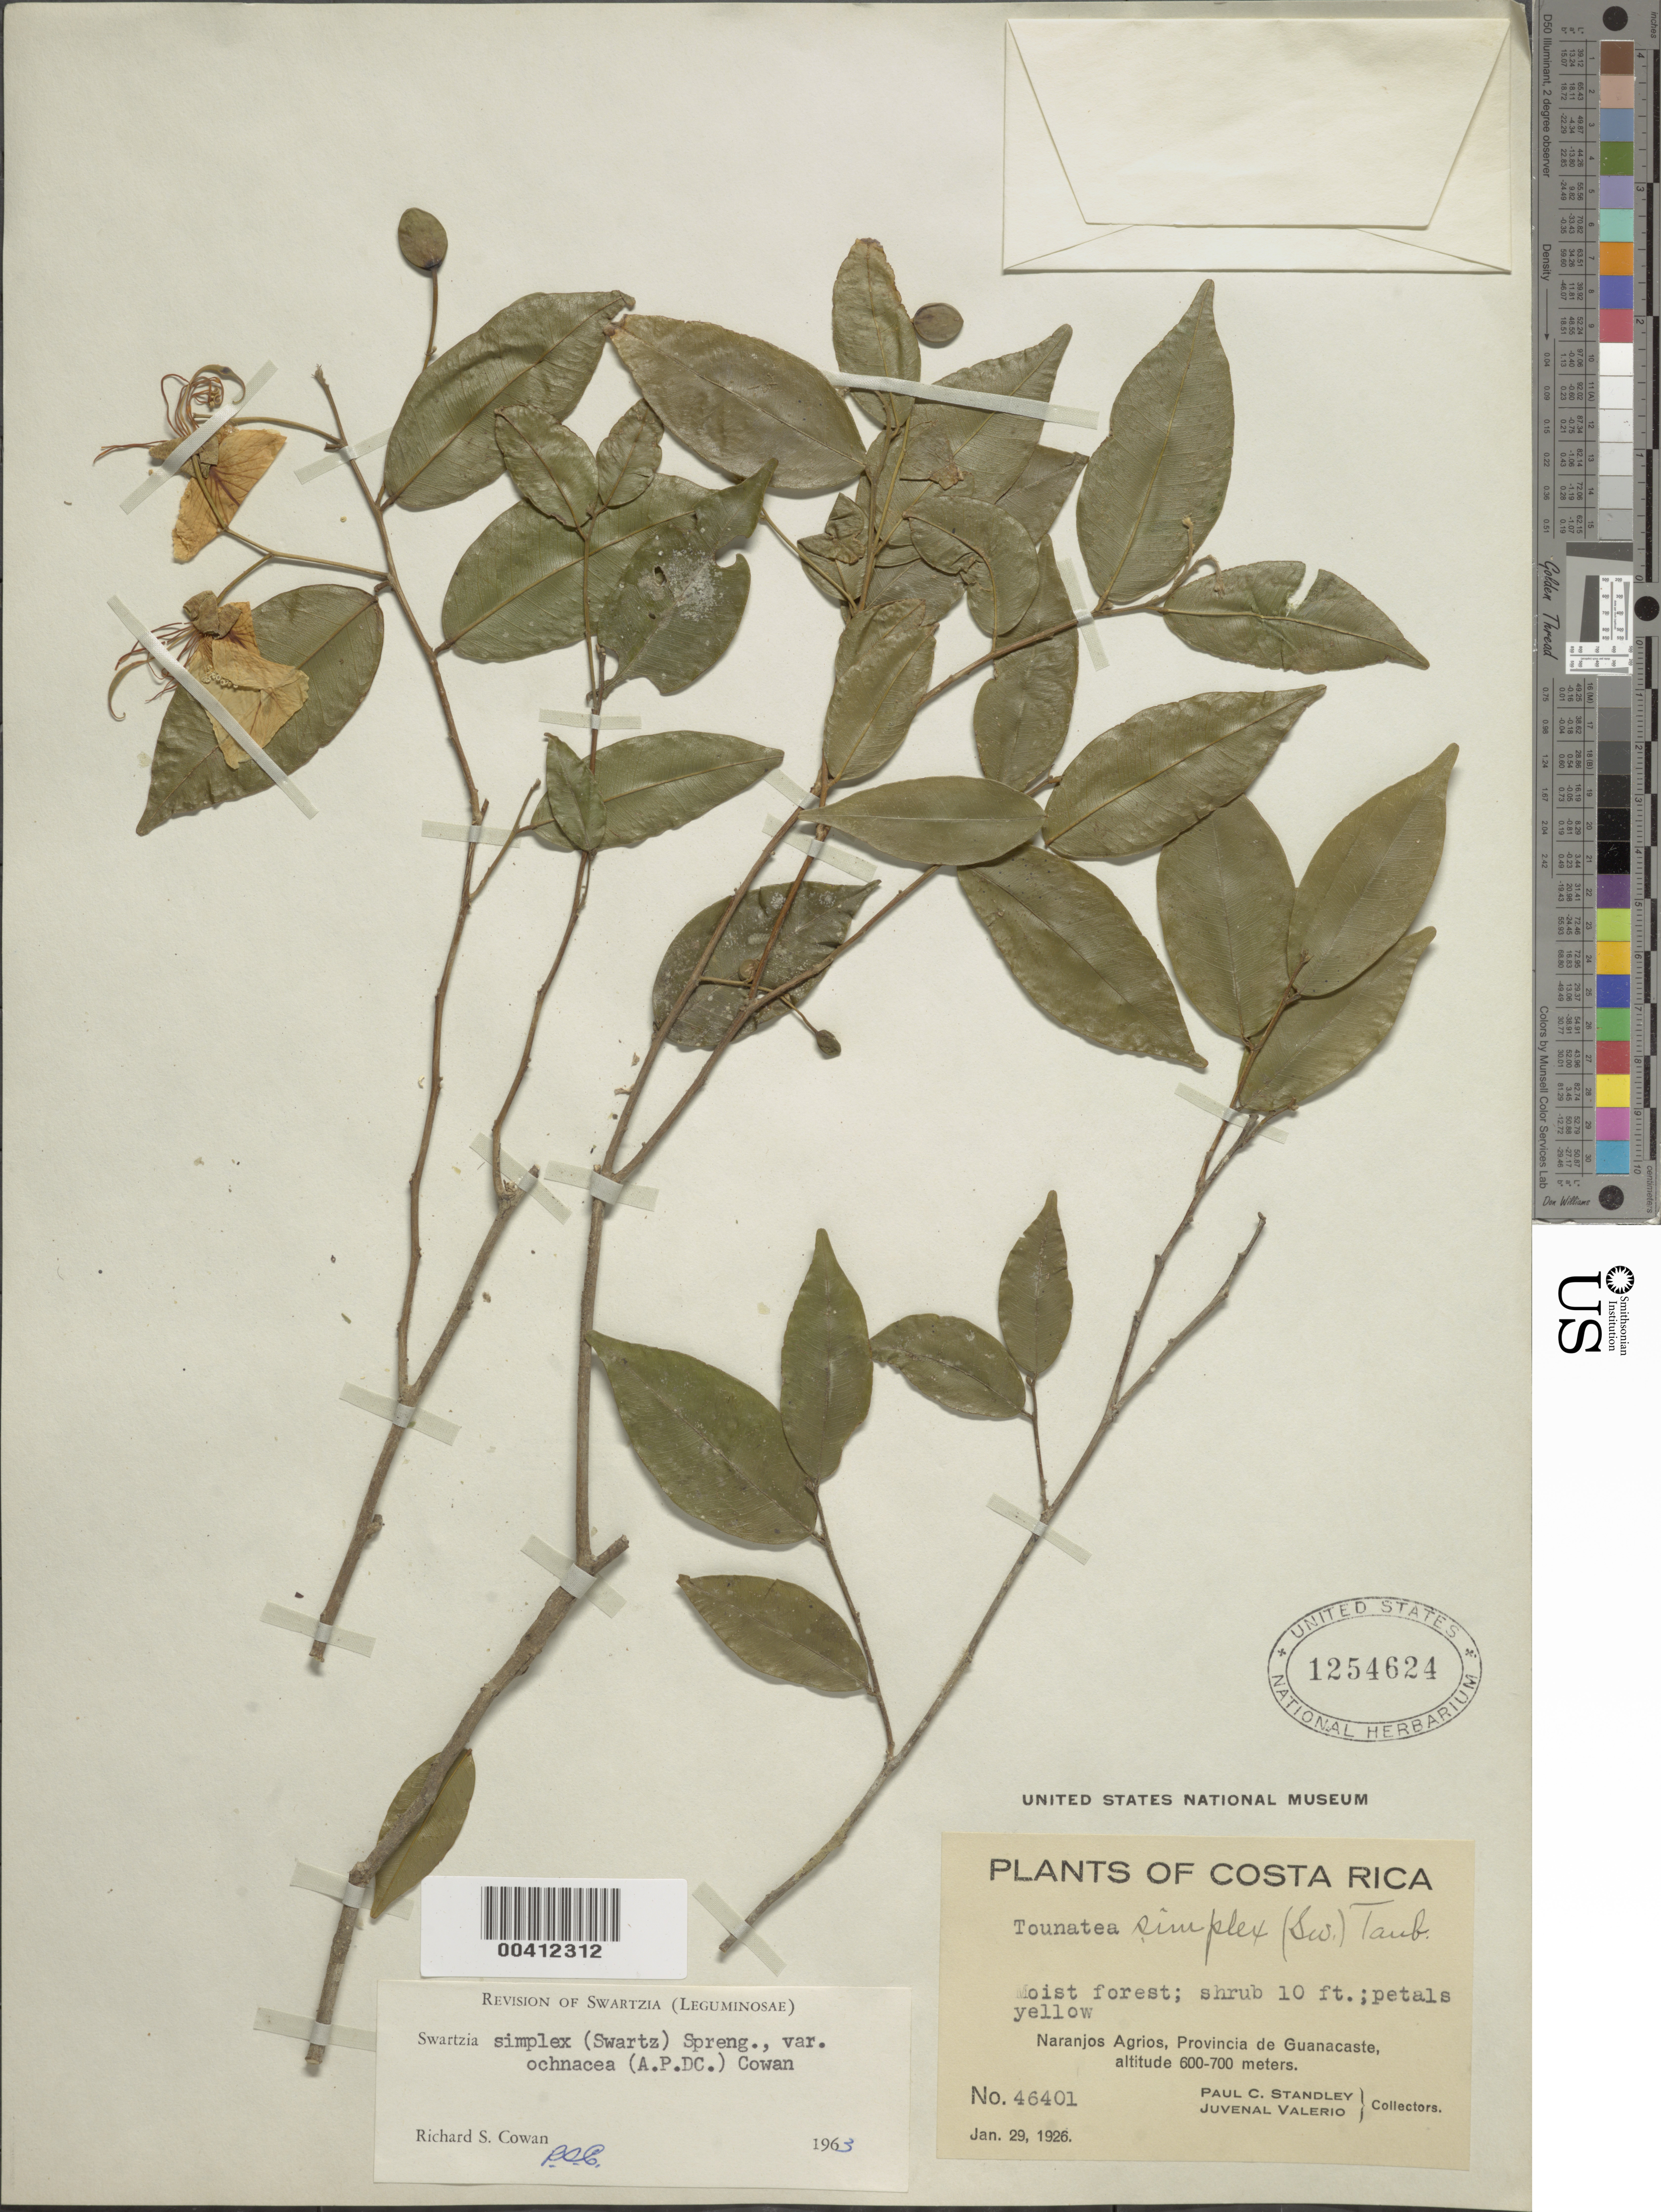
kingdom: Plantae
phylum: Tracheophyta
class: Magnoliopsida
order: Fabales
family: Fabaceae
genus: Swartzia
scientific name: Swartzia simplex var. ochnacea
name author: (DC.) R.S. Cowan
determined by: Cowan, R. S.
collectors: P. C. Standley & J. Valerio R.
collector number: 46401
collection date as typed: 29 Jan 1926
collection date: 1926-01-29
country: Costa Rica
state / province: Guanacaste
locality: Naranjos Agrios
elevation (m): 600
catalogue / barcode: US 1254624